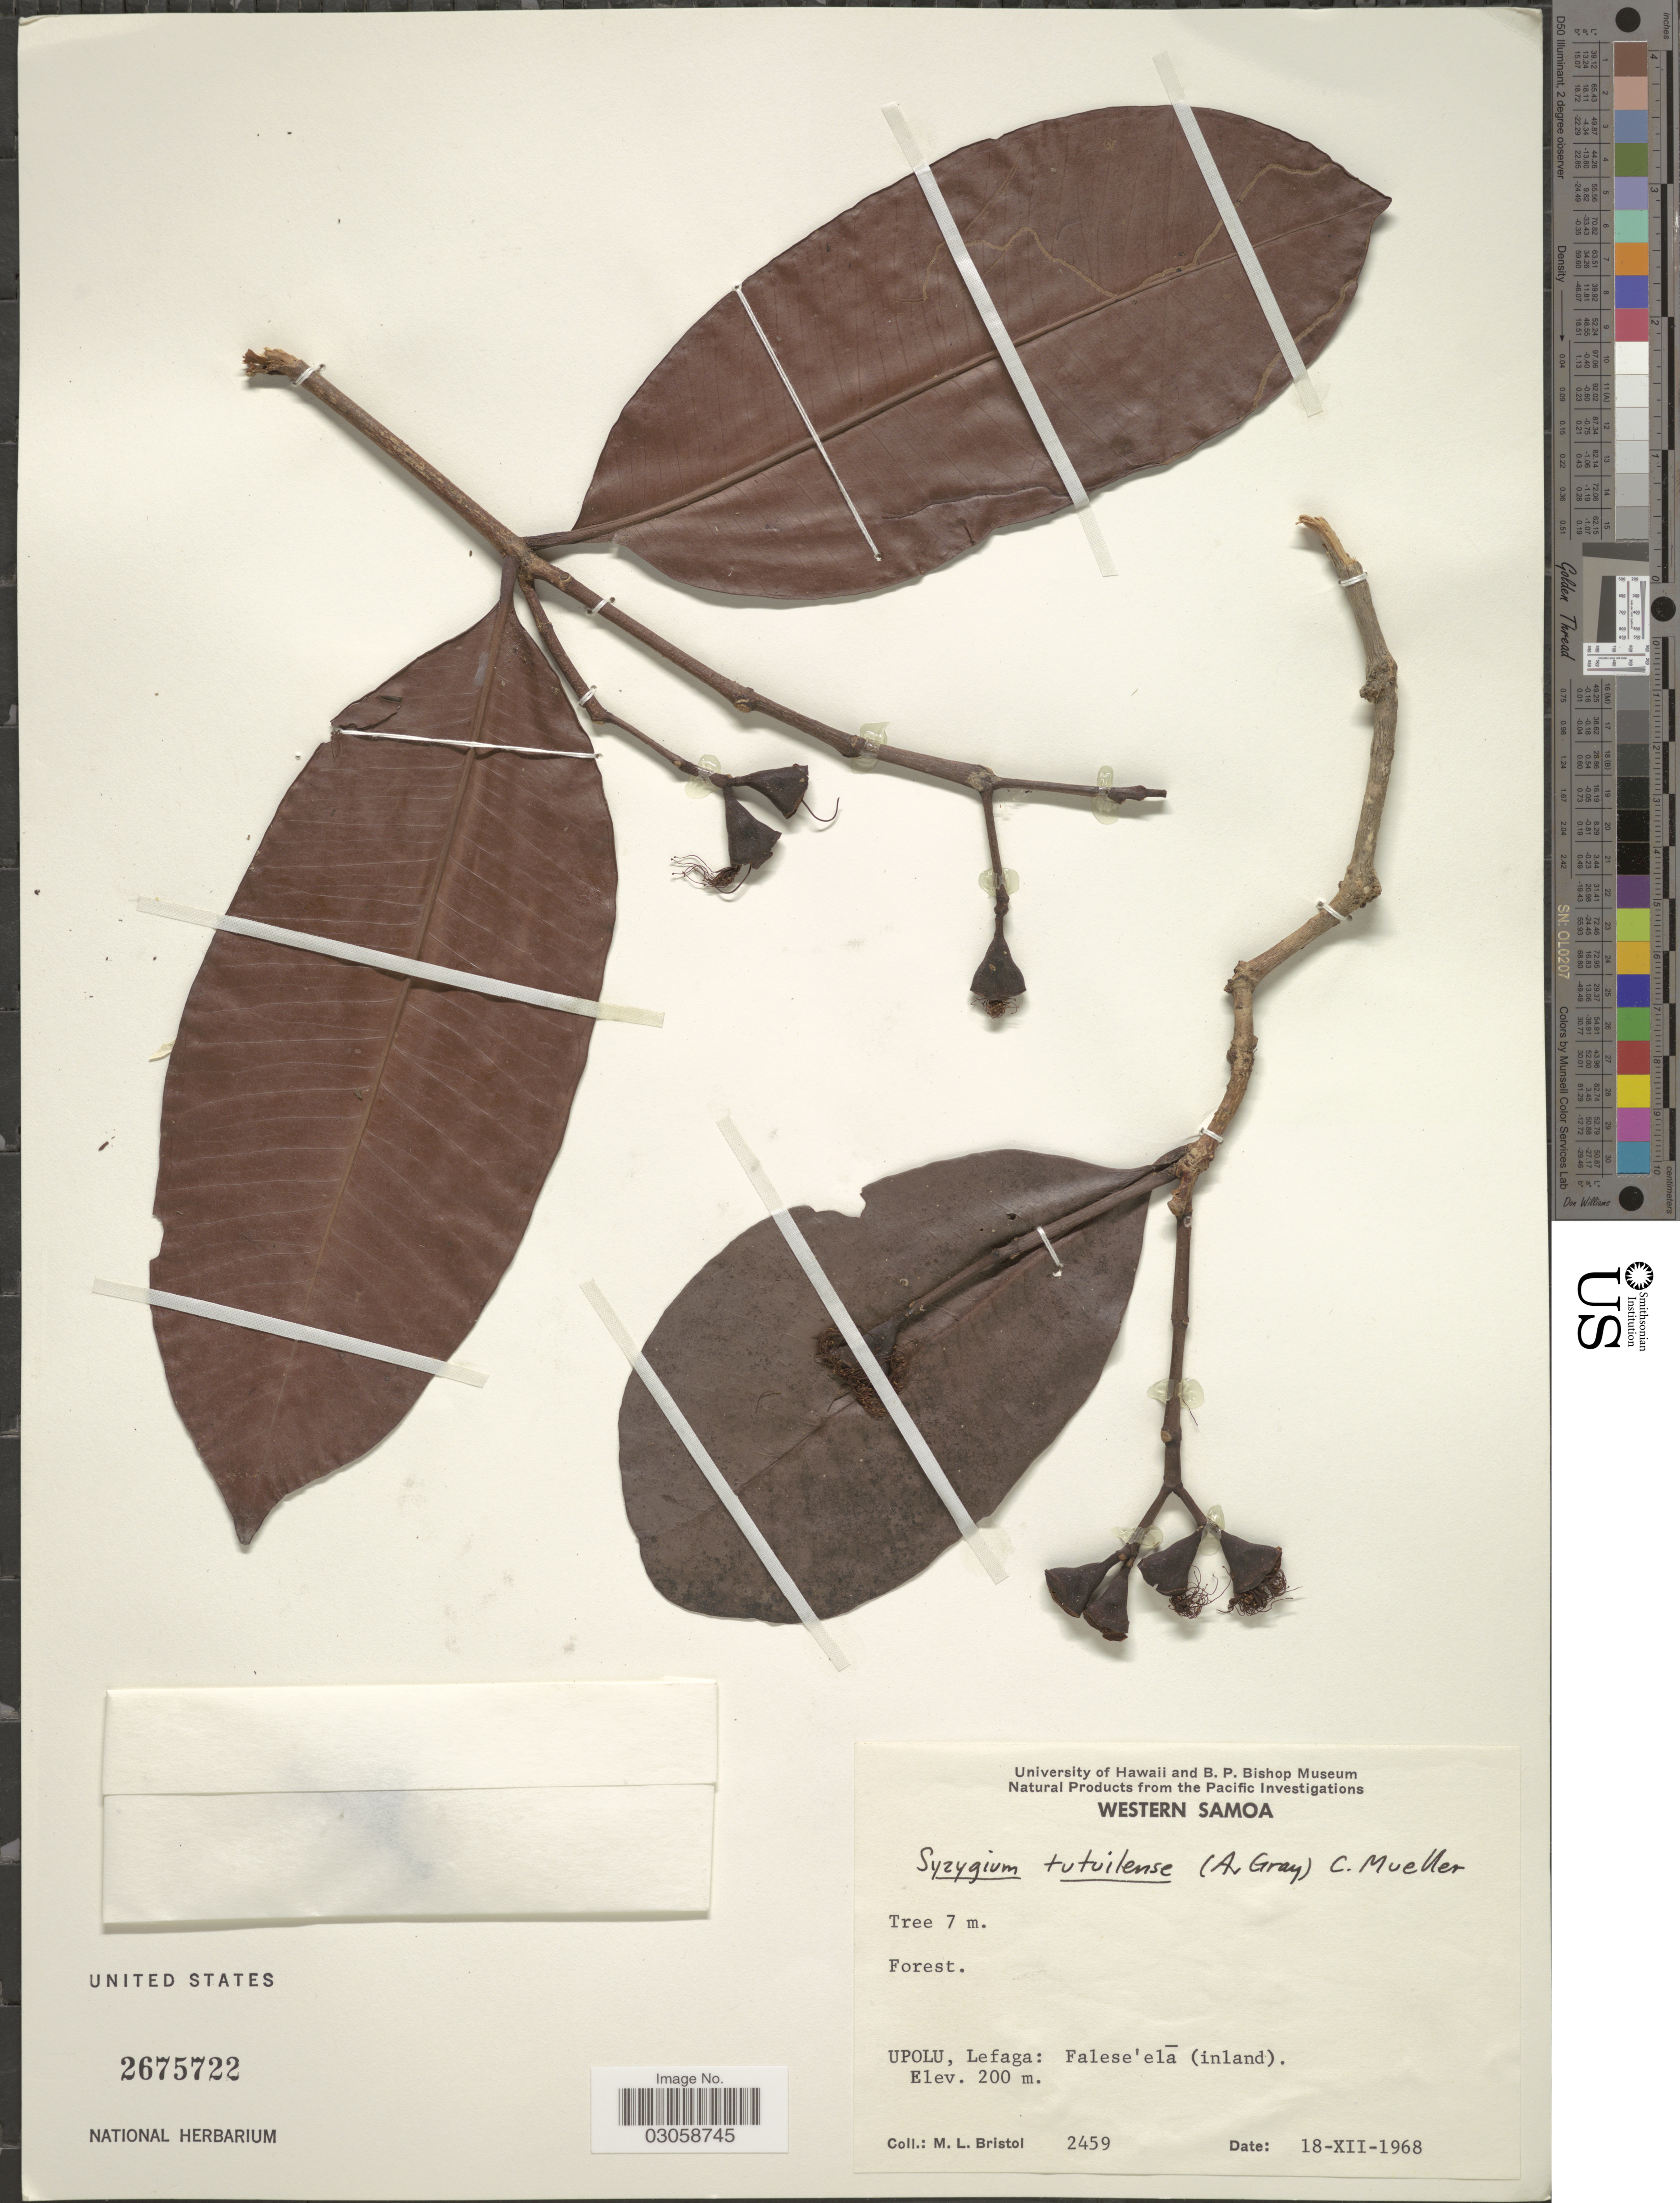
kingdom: Plantae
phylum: Tracheophyta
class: Magnoliopsida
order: Myrtales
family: Myrtaceae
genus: Syzygium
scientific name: Syzygium tutuilense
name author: (A. Gray) K. Müller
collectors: M. L. Bristol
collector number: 2459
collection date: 1968-12-18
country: Samoa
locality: Upolu, Lefaga: Falese'ela (inland).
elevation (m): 200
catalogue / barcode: US 2675722